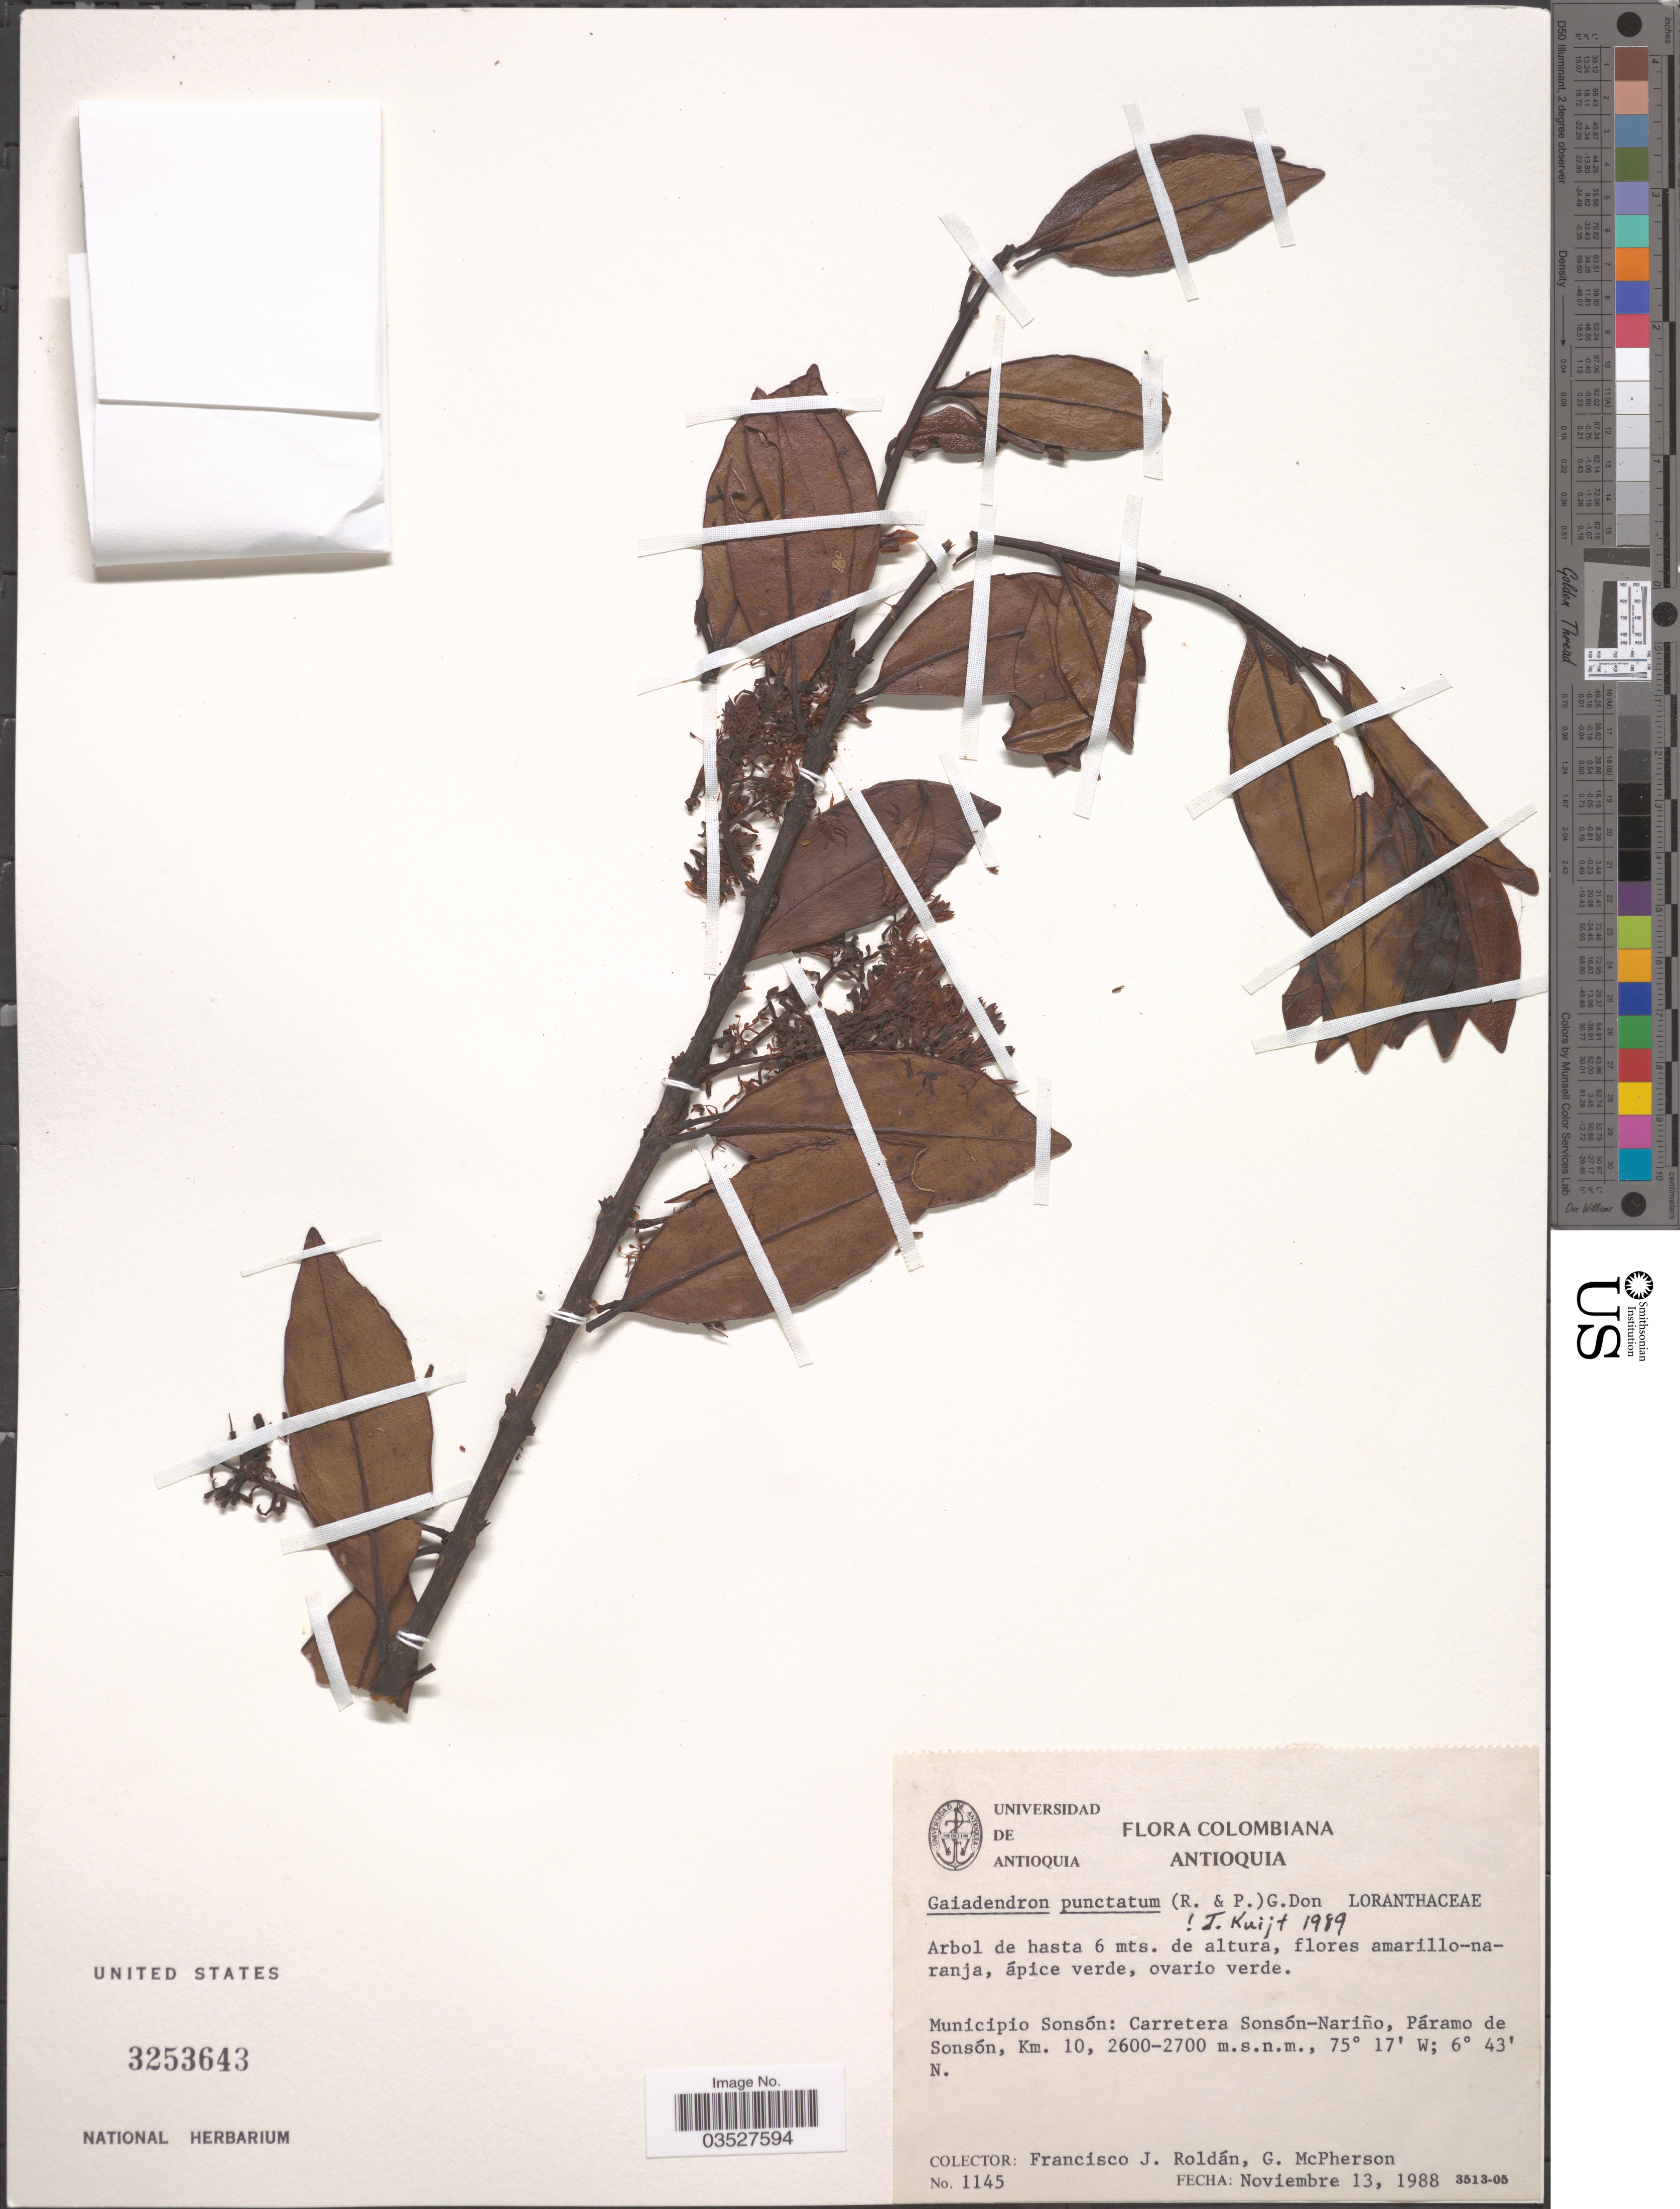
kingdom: Plantae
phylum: Tracheophyta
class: Magnoliopsida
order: Santalales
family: Loranthaceae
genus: Gaiadendron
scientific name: Gaiadendron punctatum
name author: (Ruiz & Pav.) G. Don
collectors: F. J. Roldán & G. McPherson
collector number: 1145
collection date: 1988-11-13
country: Colombia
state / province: Antioquia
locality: Municipio Sonsón: Carretera Sonsón-Nariño, Páramo de Sonsón, Km. 10.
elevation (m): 2600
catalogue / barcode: US 3253643